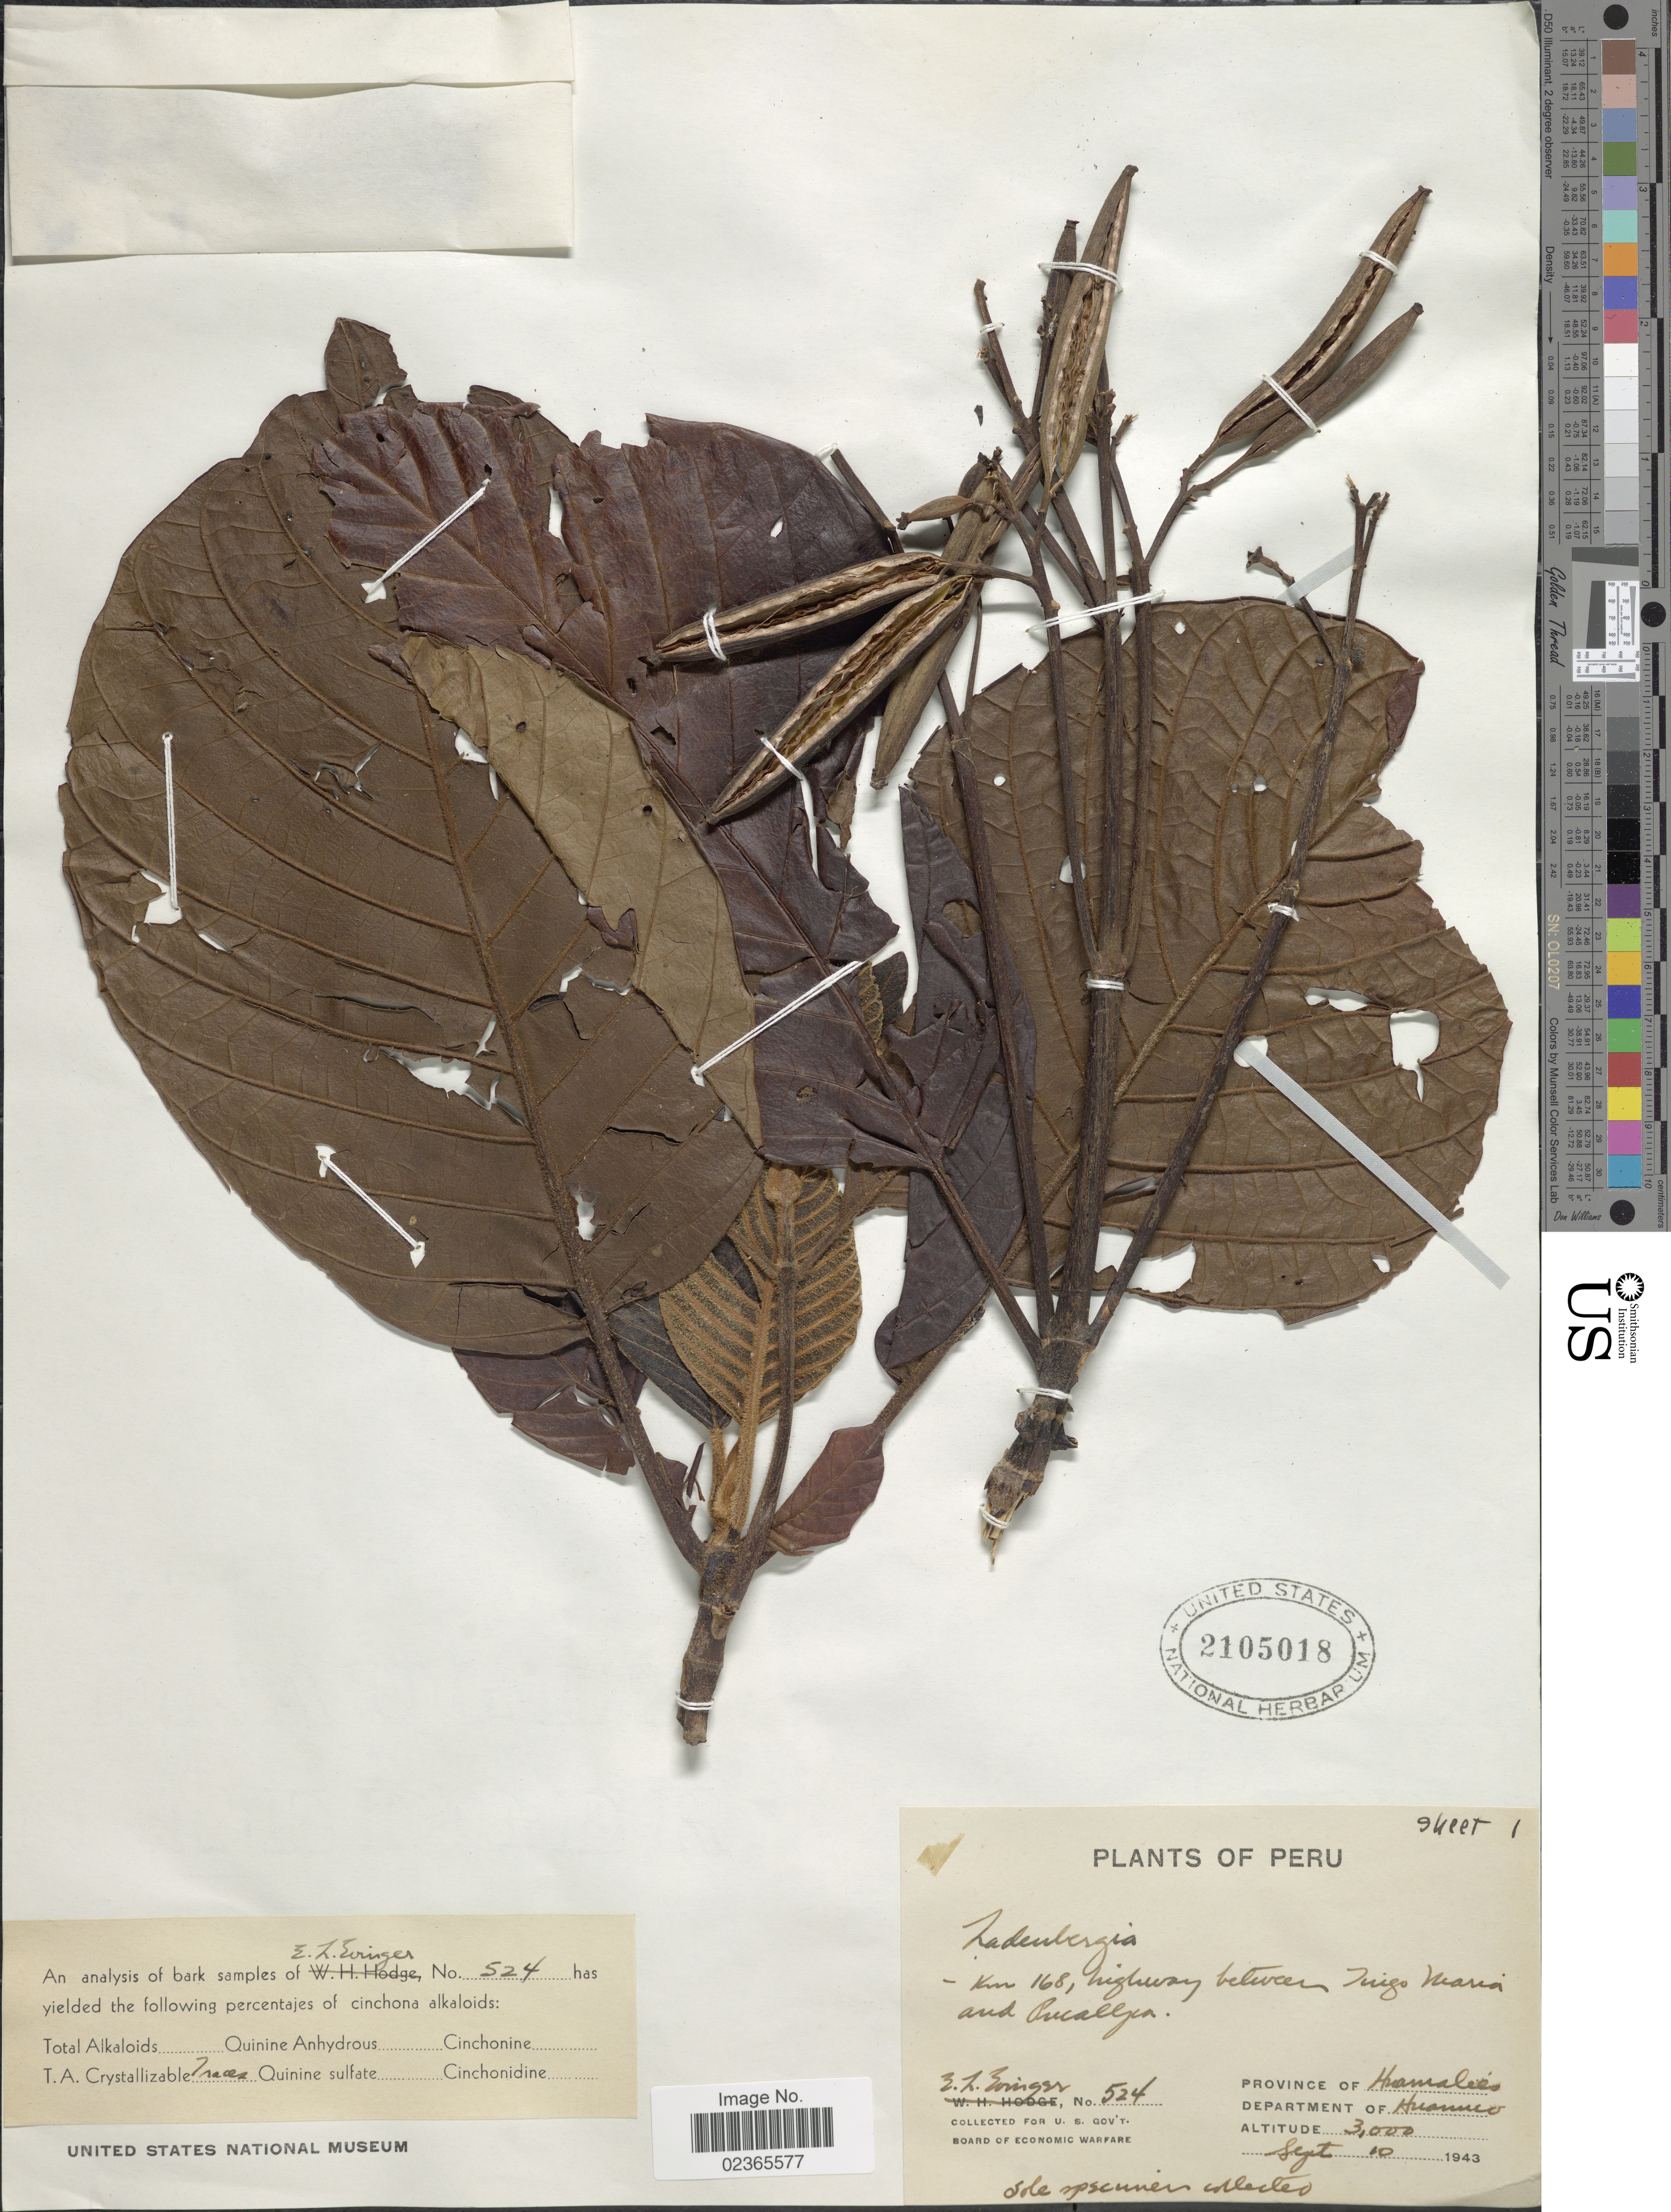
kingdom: Plantae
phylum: Tracheophyta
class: Magnoliopsida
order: Gentianales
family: Rubiaceae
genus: Ladenbergia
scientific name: Ladenbergia sp.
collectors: E. Evinger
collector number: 524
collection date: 1943-09-10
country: Peru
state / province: Huánuco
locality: Km. 168, highway between Tingo María and Pucallpa, Province of Huamalies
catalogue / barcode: US 2105018